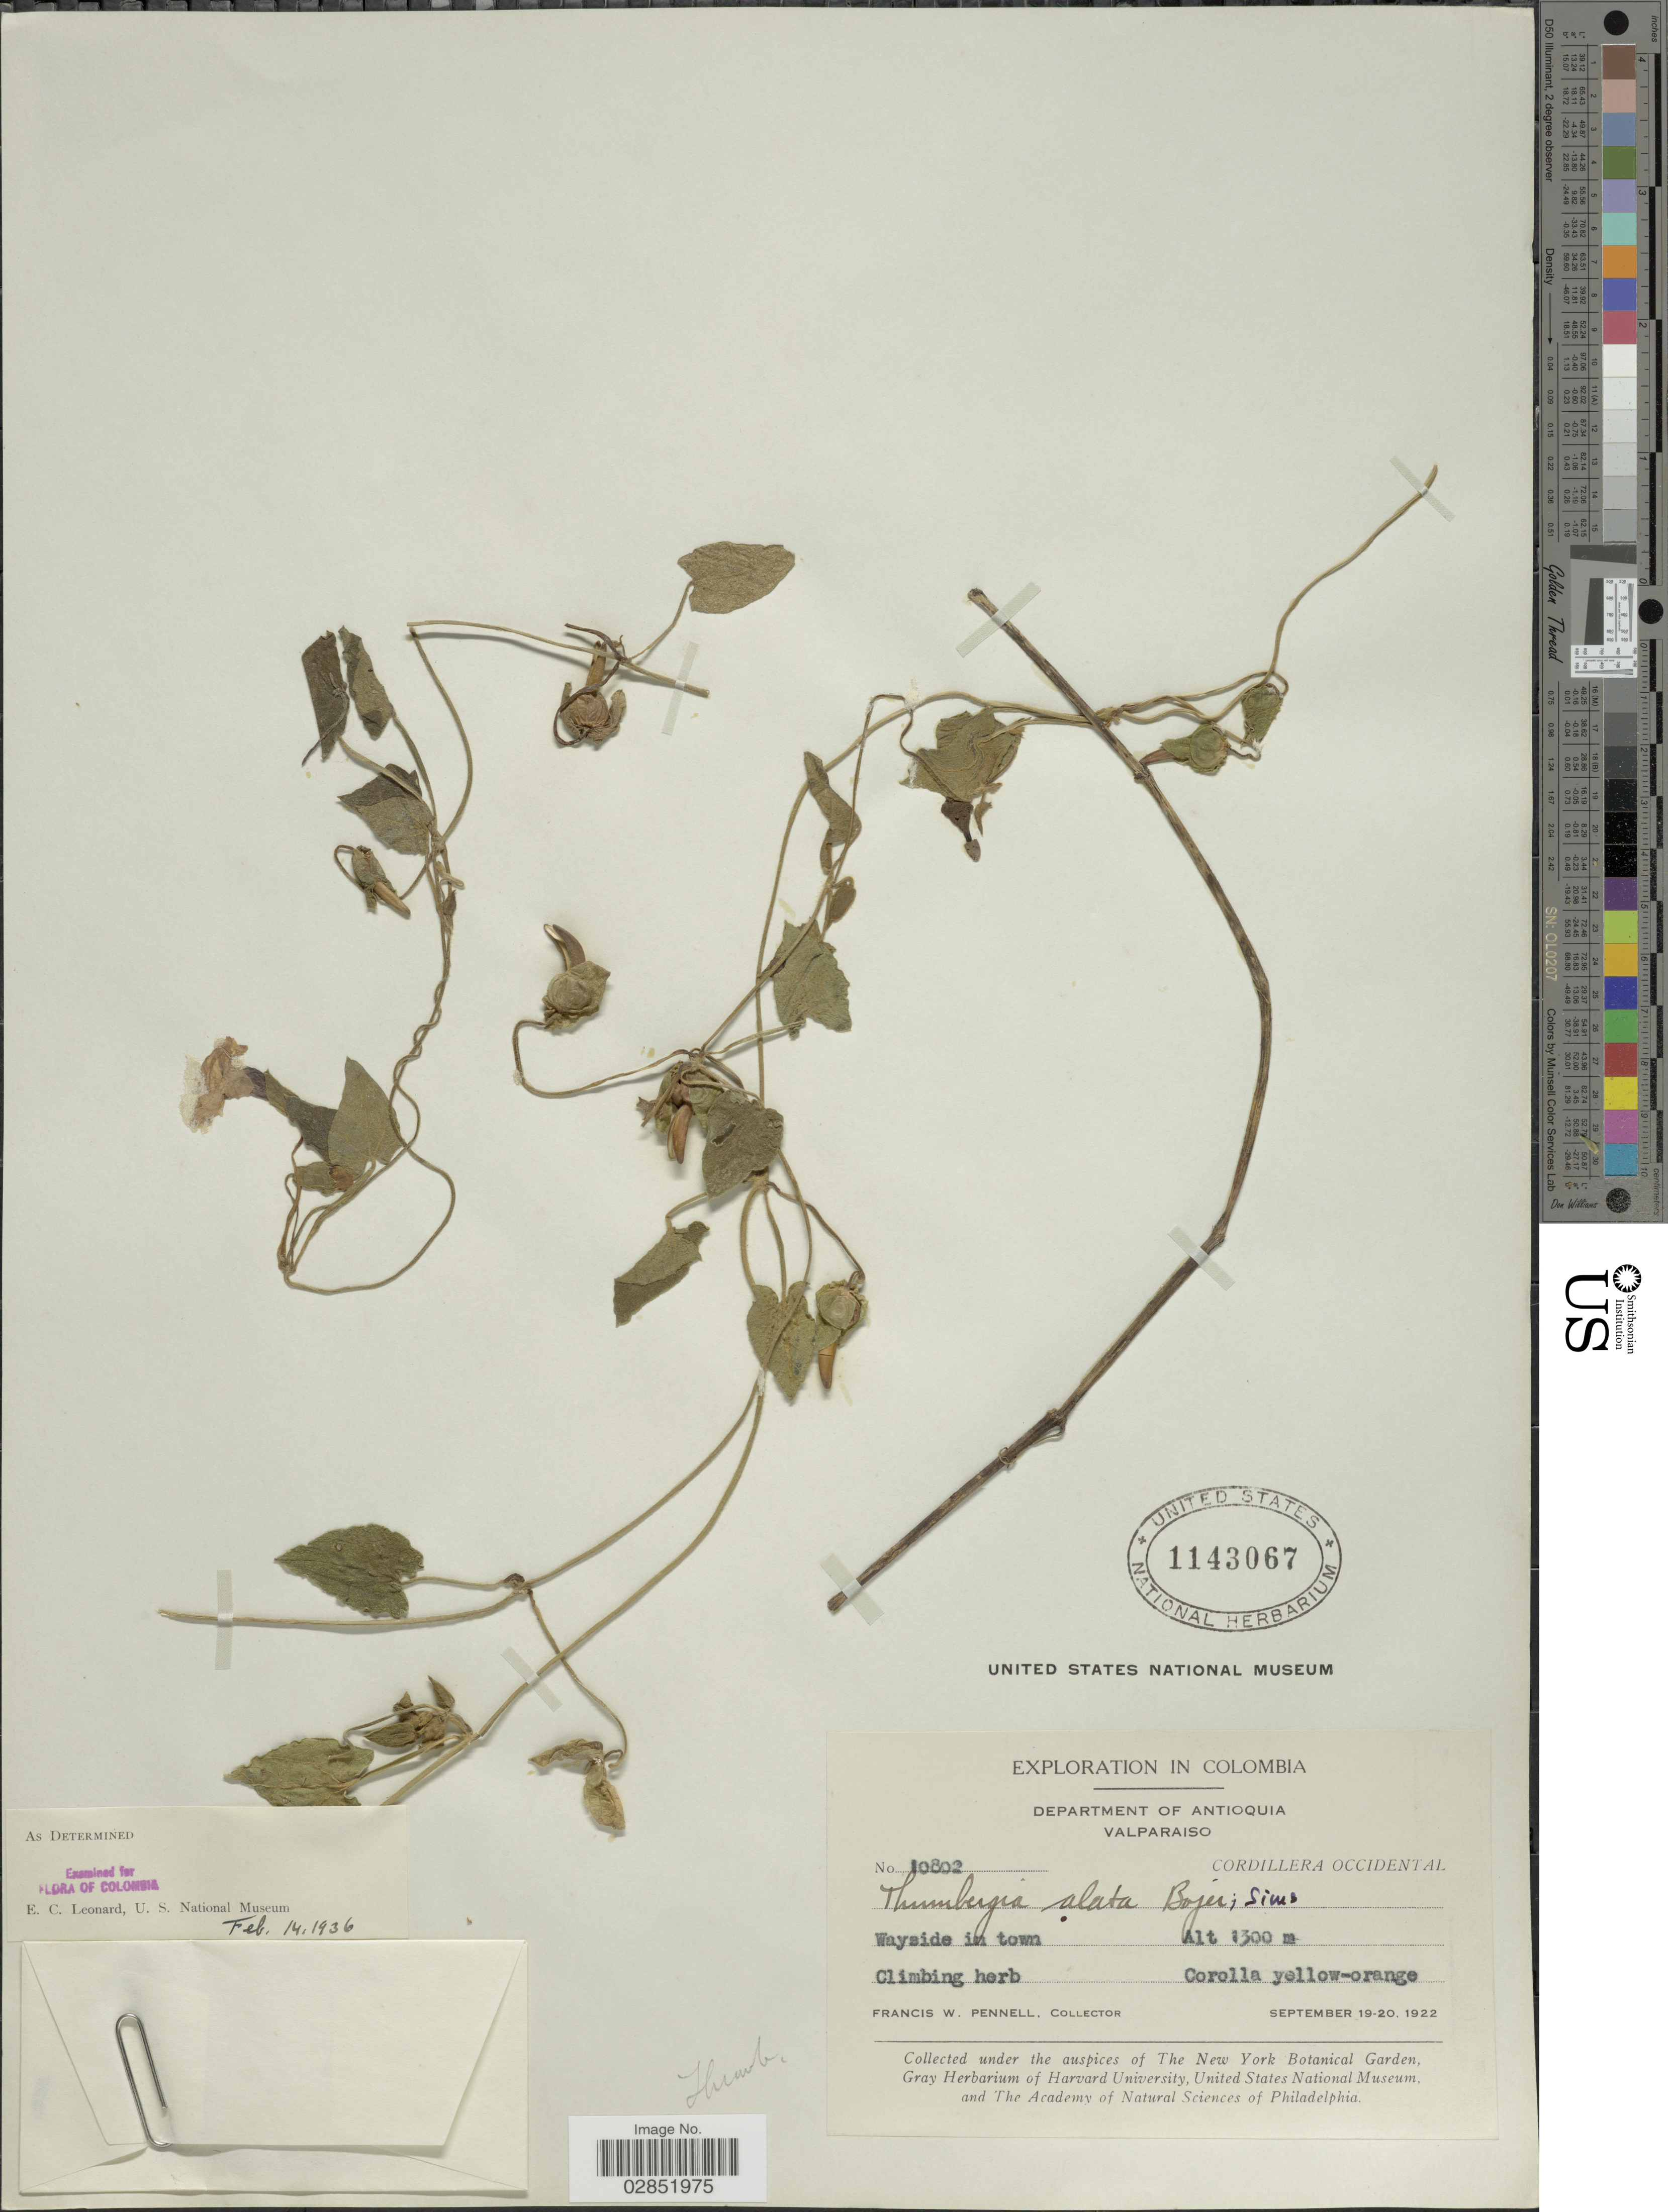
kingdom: Plantae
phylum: Tracheophyta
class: Magnoliopsida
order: Lamiales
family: Acanthaceae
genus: Thunbergia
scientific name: Thunbergia alata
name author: Bojer ex Sims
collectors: F. W. Pennell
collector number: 10802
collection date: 1922-09-19/1922-09-20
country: Colombia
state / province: Antioquia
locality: Department of Antioquia. Valparaiso. Cordillera Occidental. Wayside in town.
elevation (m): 1300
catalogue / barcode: US 1143067